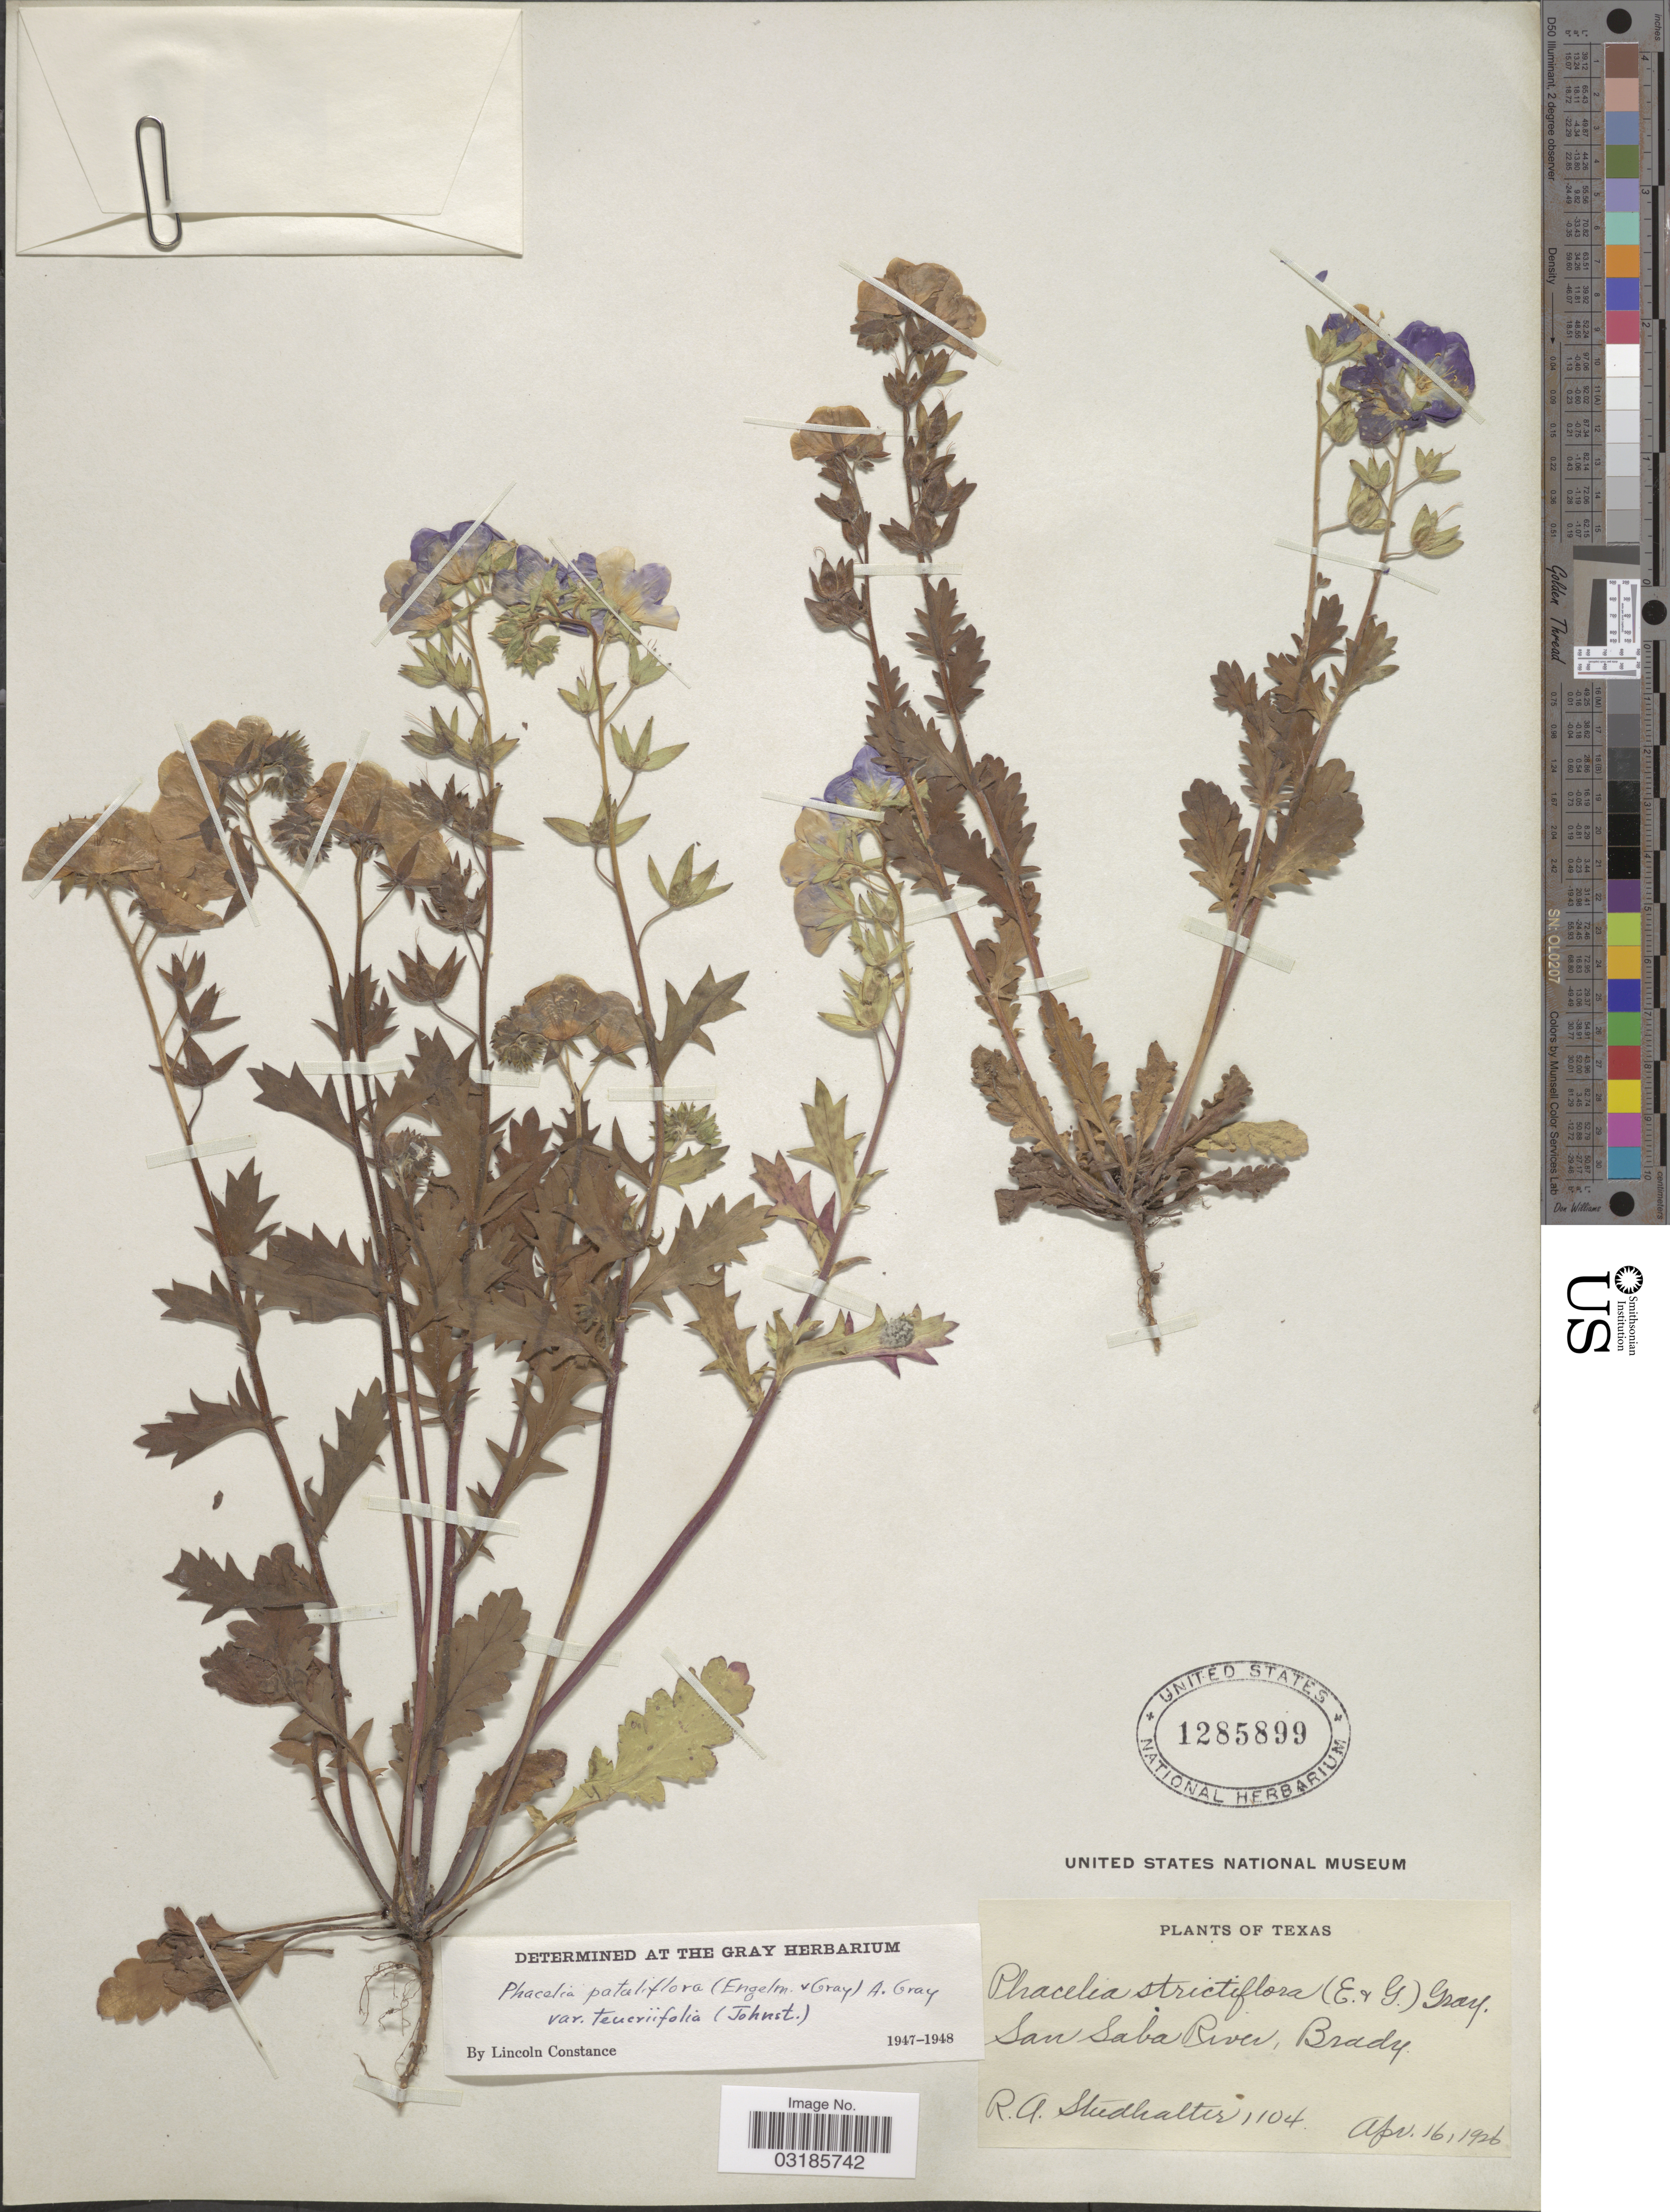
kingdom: Plantae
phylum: Tracheophyta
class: Magnoliopsida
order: Boraginales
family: Hydrophyllaceae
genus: Phacelia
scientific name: Phacelia patuliflora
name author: (Engelm. & A. Gray) A. Gray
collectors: R. Studhalter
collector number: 1104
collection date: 1926-04-16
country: United States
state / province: Texas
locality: San Saba River, Brady.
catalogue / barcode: US 1285899